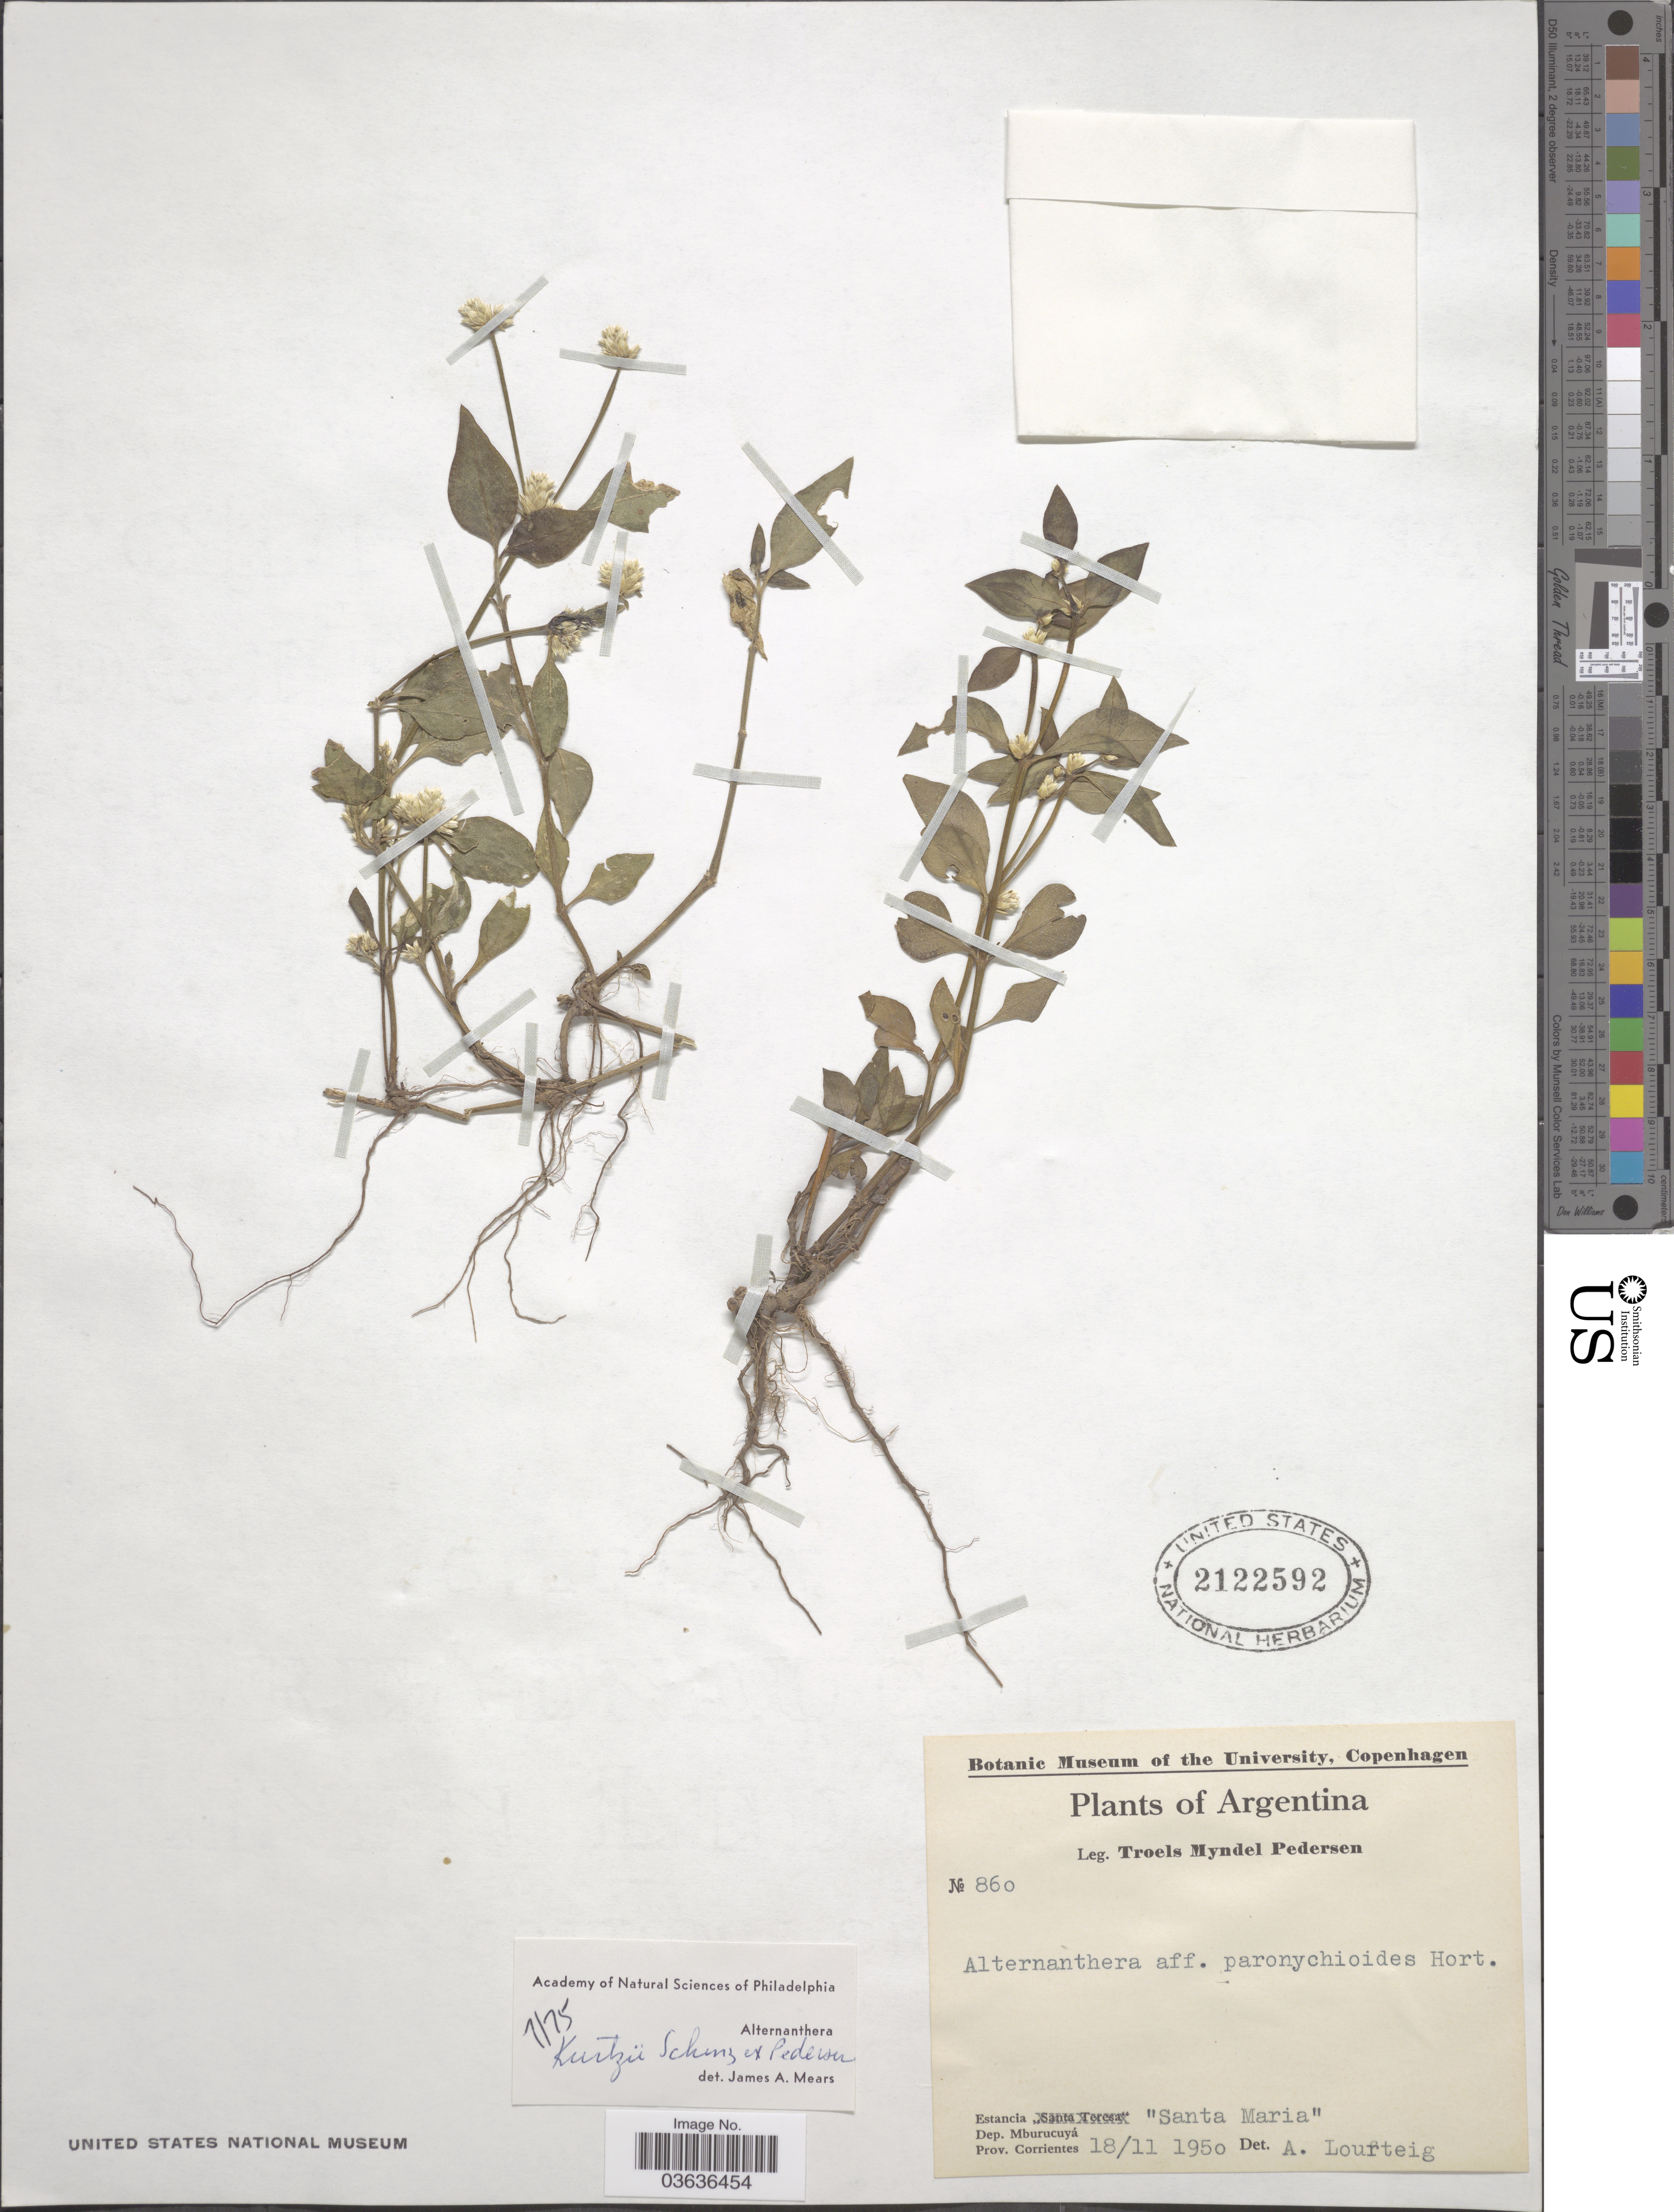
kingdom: Plantae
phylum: Tracheophyta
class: Magnoliopsida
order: Caryophyllales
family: Amaranthaceae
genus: Alternanthera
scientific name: Alternanthera kurtzii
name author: Schinz ex Pederson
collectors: T. Pederson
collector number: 860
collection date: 1950-11-18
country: Argentina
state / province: Corrientes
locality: Estancia "Santa Maria". Dep. Mburucuyá.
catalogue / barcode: US 2122592